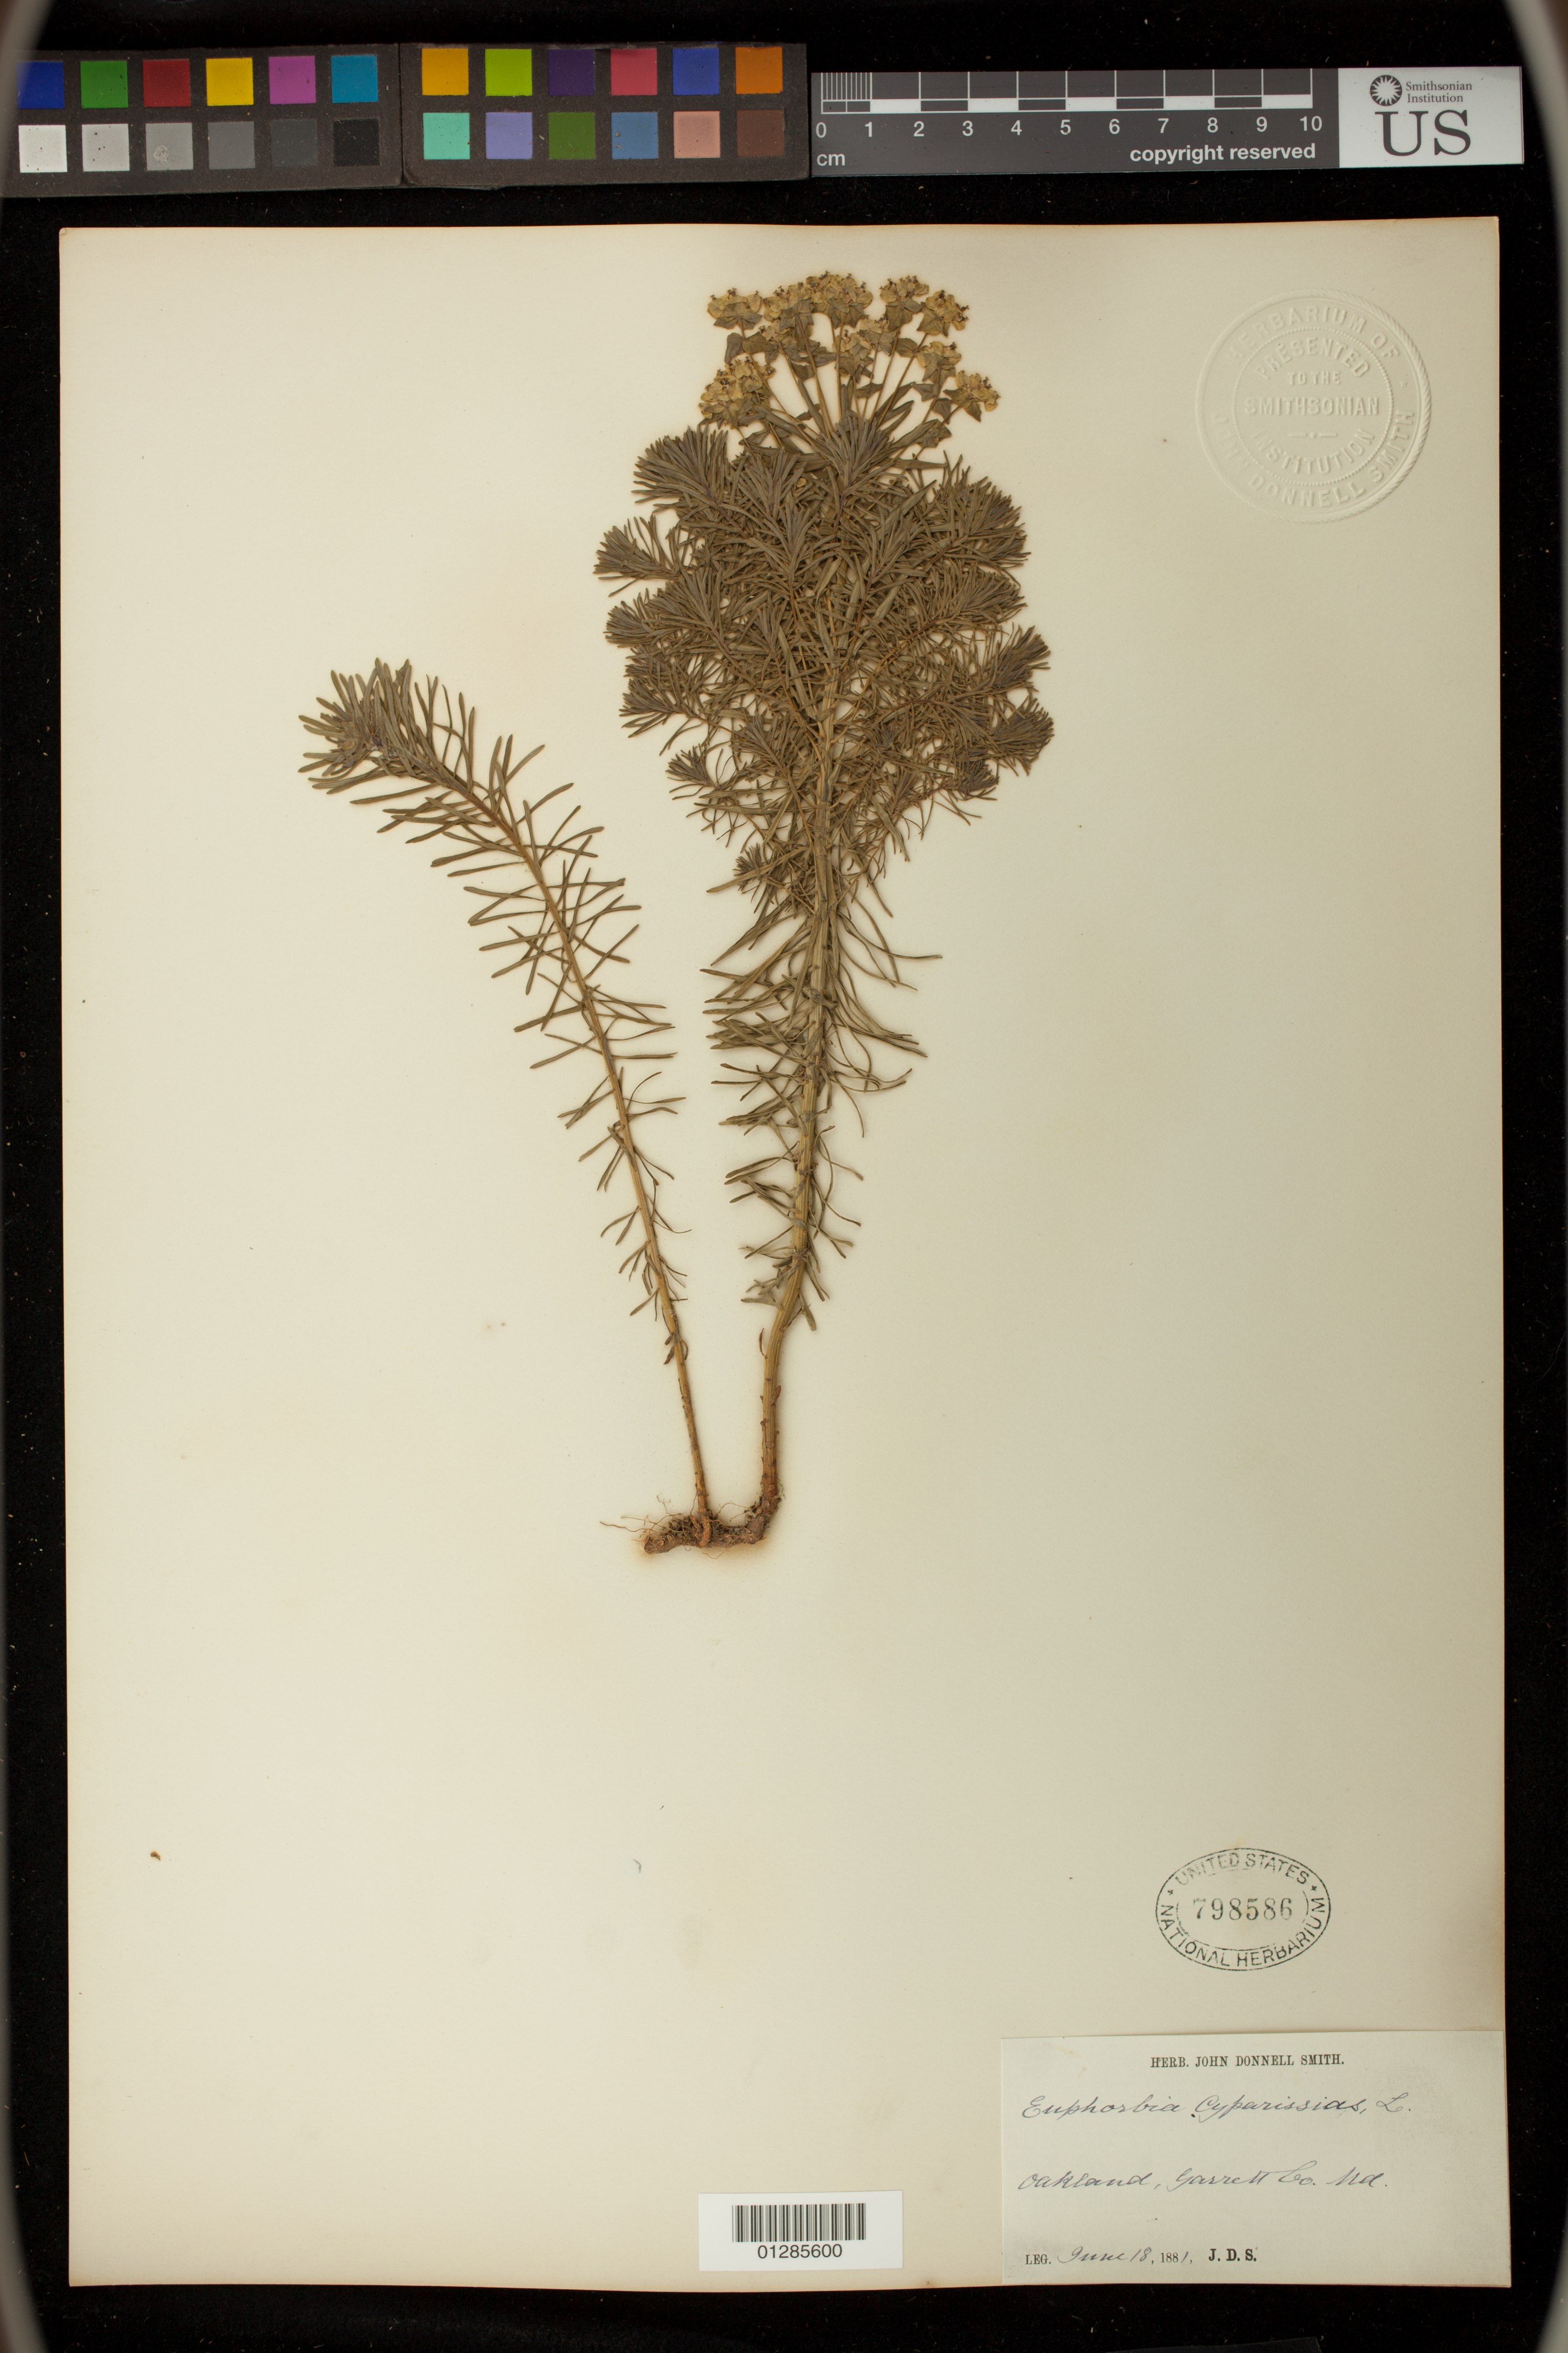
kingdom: Plantae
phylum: Tracheophyta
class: Magnoliopsida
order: Malpighiales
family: Euphorbiaceae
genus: Euphorbia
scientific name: Euphorbia cyparissias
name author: L.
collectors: J. Smith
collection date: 1881-06-18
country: United States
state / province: North Dakota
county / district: Garrett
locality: Oakland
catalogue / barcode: US 798586